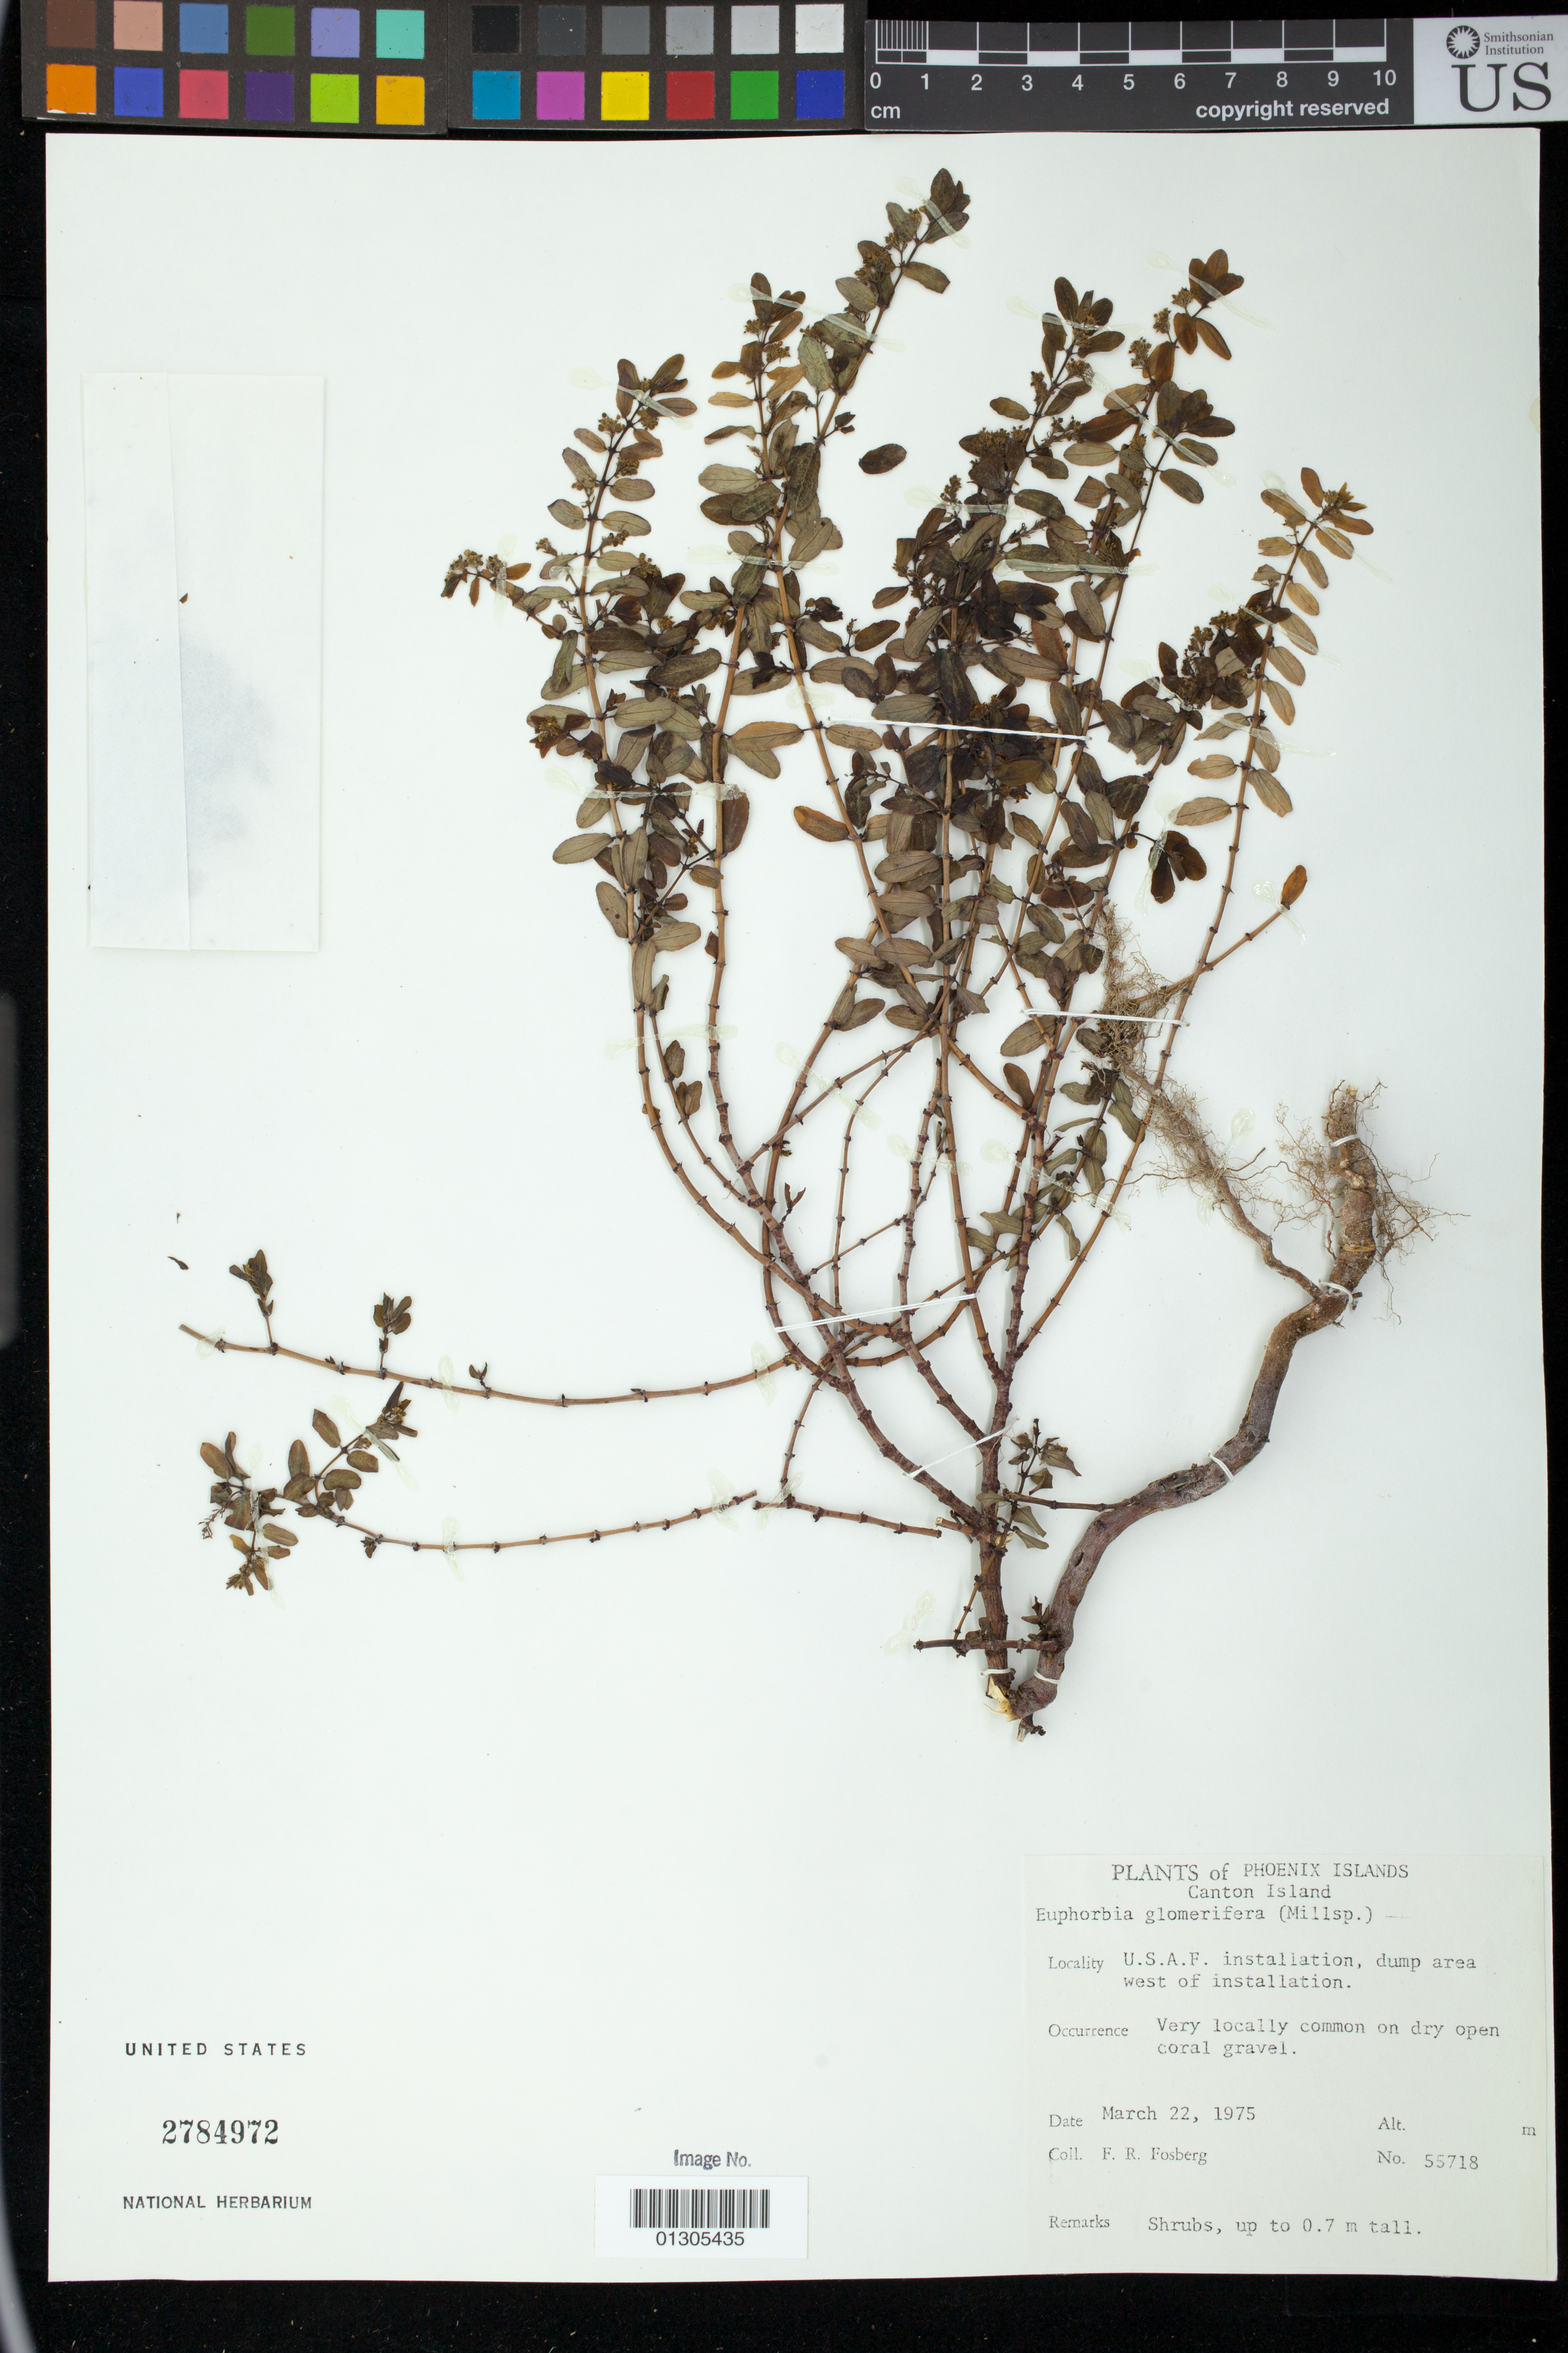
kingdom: Plantae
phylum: Tracheophyta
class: Magnoliopsida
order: Malpighiales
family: Euphorbiaceae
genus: Euphorbia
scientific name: Euphorbia hypericifolia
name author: L.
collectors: F. R. Fosberg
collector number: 55718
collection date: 1975-03-22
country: Kiribati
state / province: Canton Island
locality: U.S.A.F. installation, dump area west of installation.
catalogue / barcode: US 2784972